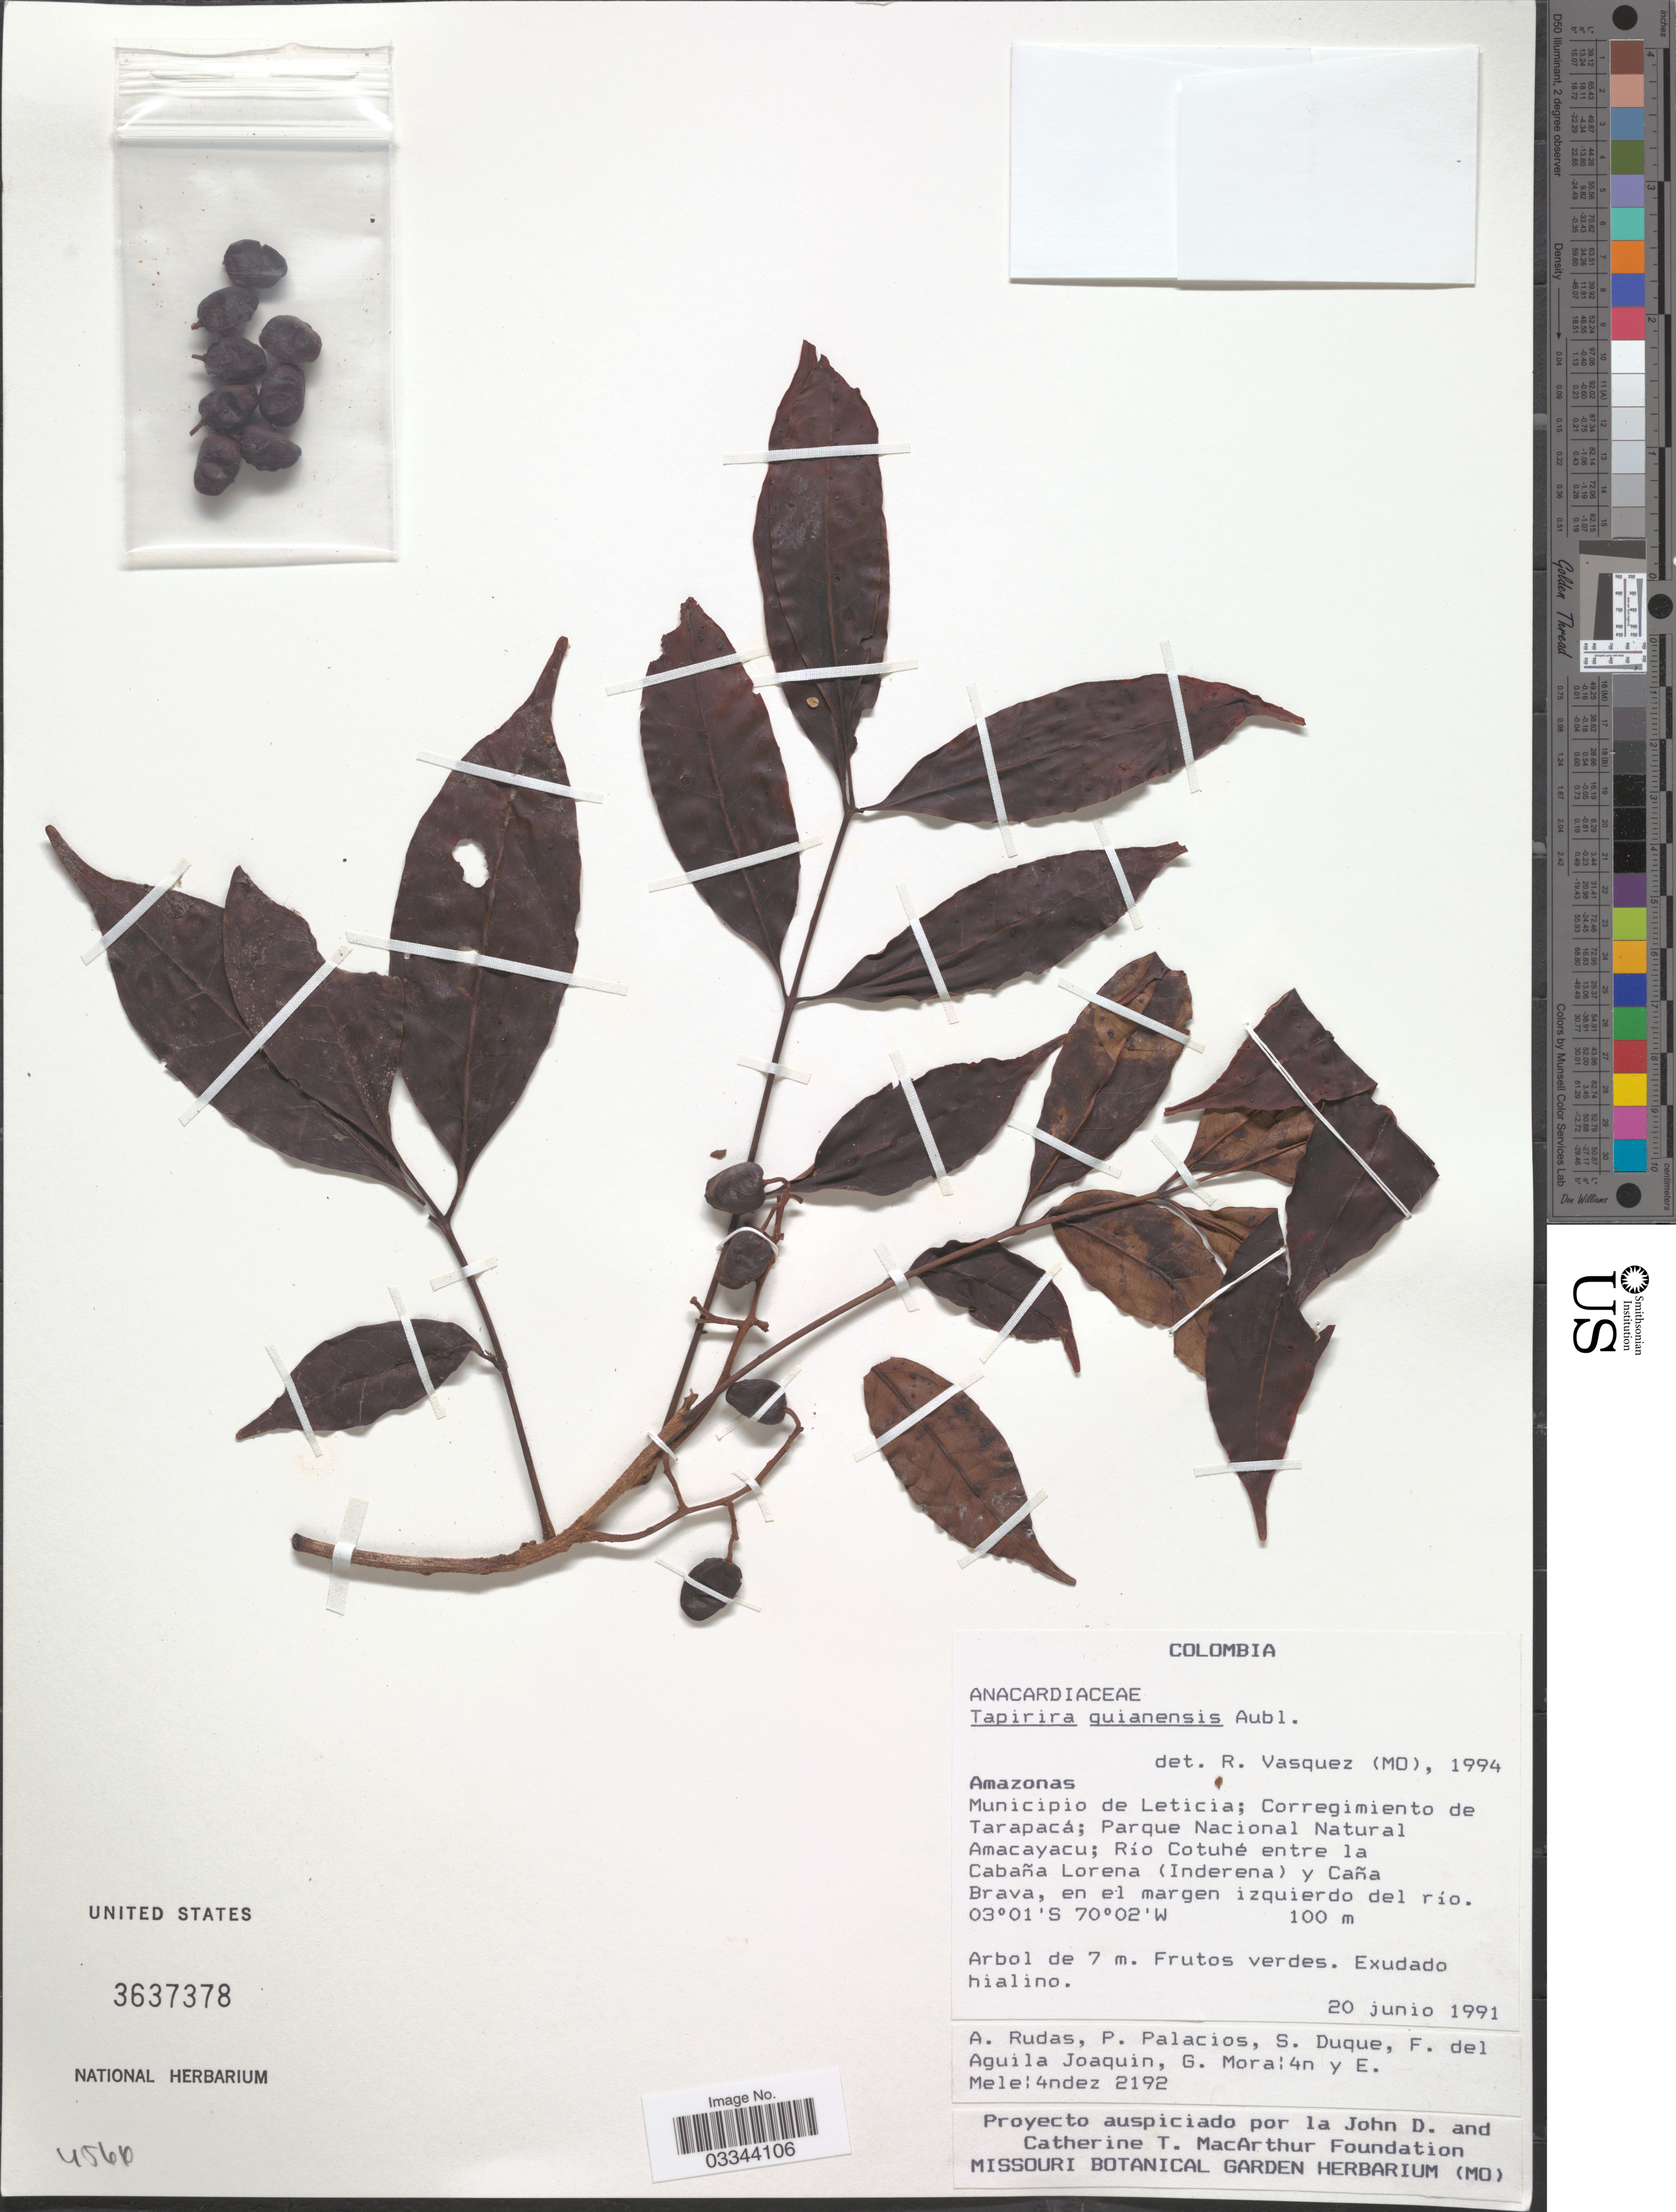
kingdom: Plantae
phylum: Tracheophyta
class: Magnoliopsida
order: Sapindales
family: Anacardiaceae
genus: Tapirira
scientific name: Tapirira guianensis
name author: Aubl.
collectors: A. Rudas, P. Palacios, S. Duque, F. Aguila Joaquin & et al.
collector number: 2192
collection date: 1991-06-20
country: Colombia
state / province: Amazônas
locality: Municipio de Leticia; Corregimiento de Tarapacá: Parque Nacional Natural Amacayacu; Río Cotuhé entre la Cabaña Lorena (Inderena) y Caña Brava, en el margen izquierdo del río.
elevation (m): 100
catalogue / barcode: US 3637378